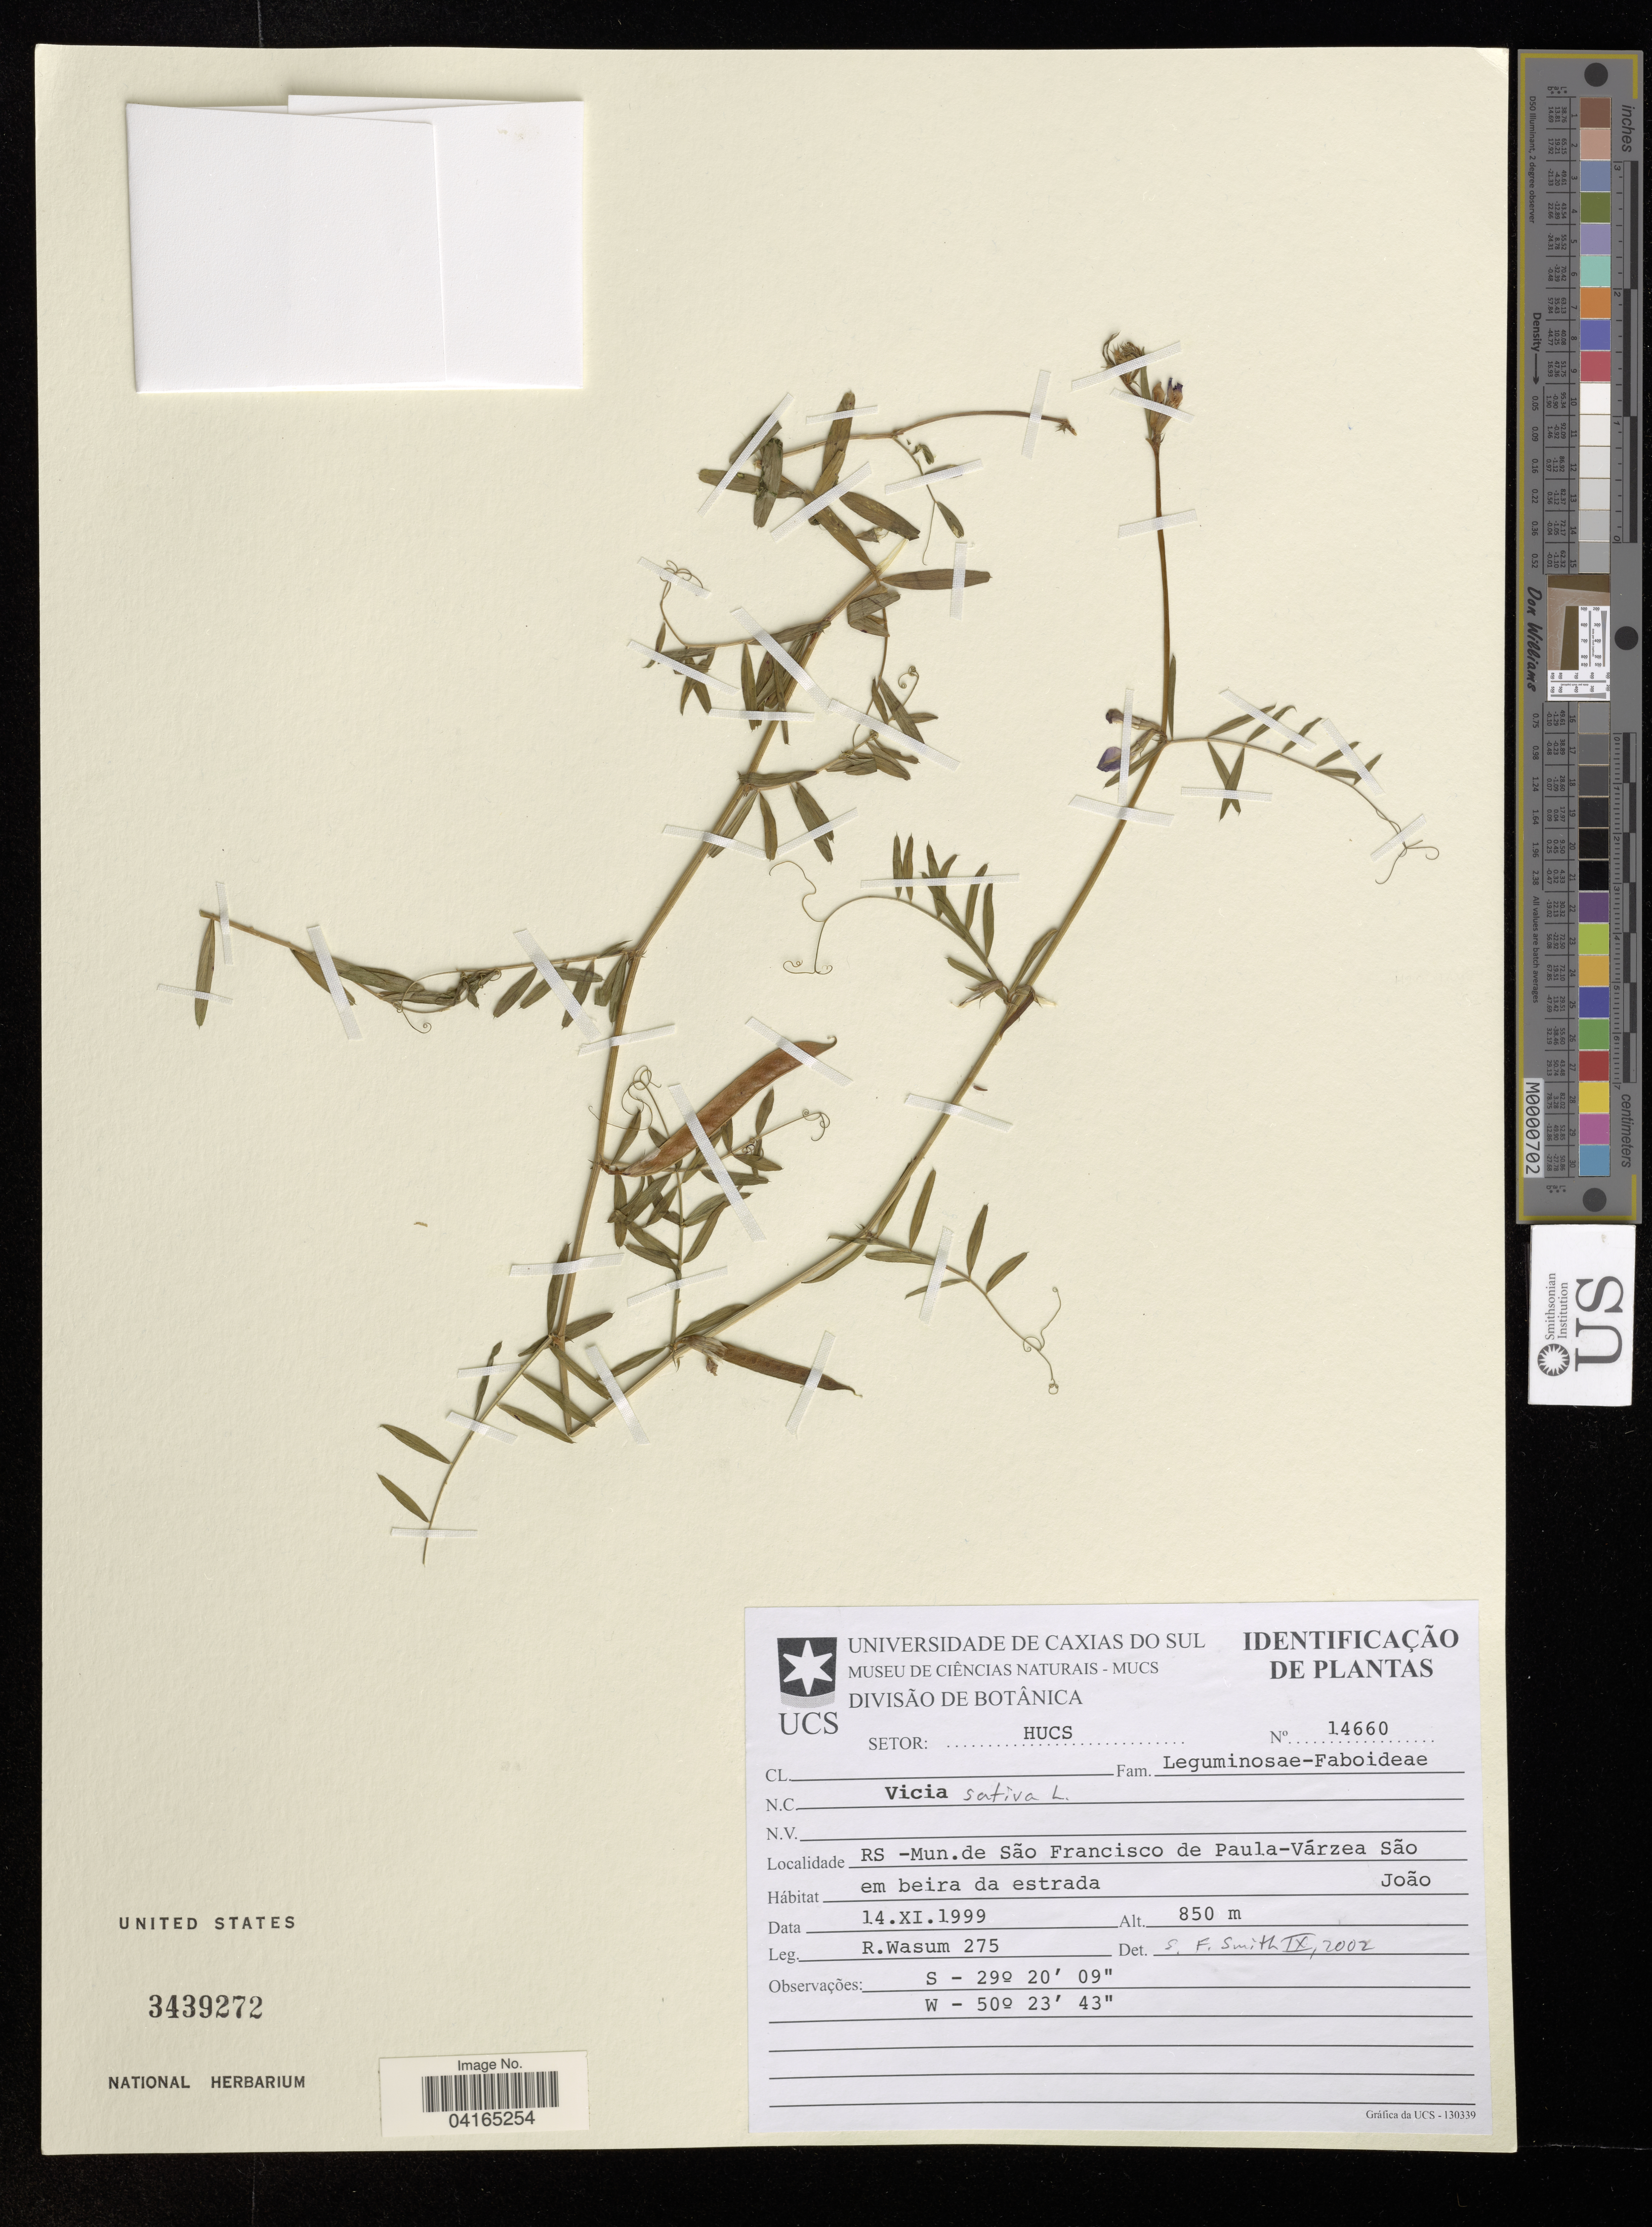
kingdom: Plantae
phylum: Tracheophyta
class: Magnoliopsida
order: Fabales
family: Fabaceae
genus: Vicia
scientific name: Vicia sativa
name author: L.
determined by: Hechenleitner, Paulina, RBG Edinburgh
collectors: R. Wasum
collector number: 275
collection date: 1999-11-14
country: Brazil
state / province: Rio Grande do Sul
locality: RS - Mun. de São Francisco de Paula-Várzea São João em beira da estrada.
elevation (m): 850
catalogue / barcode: US 3439272